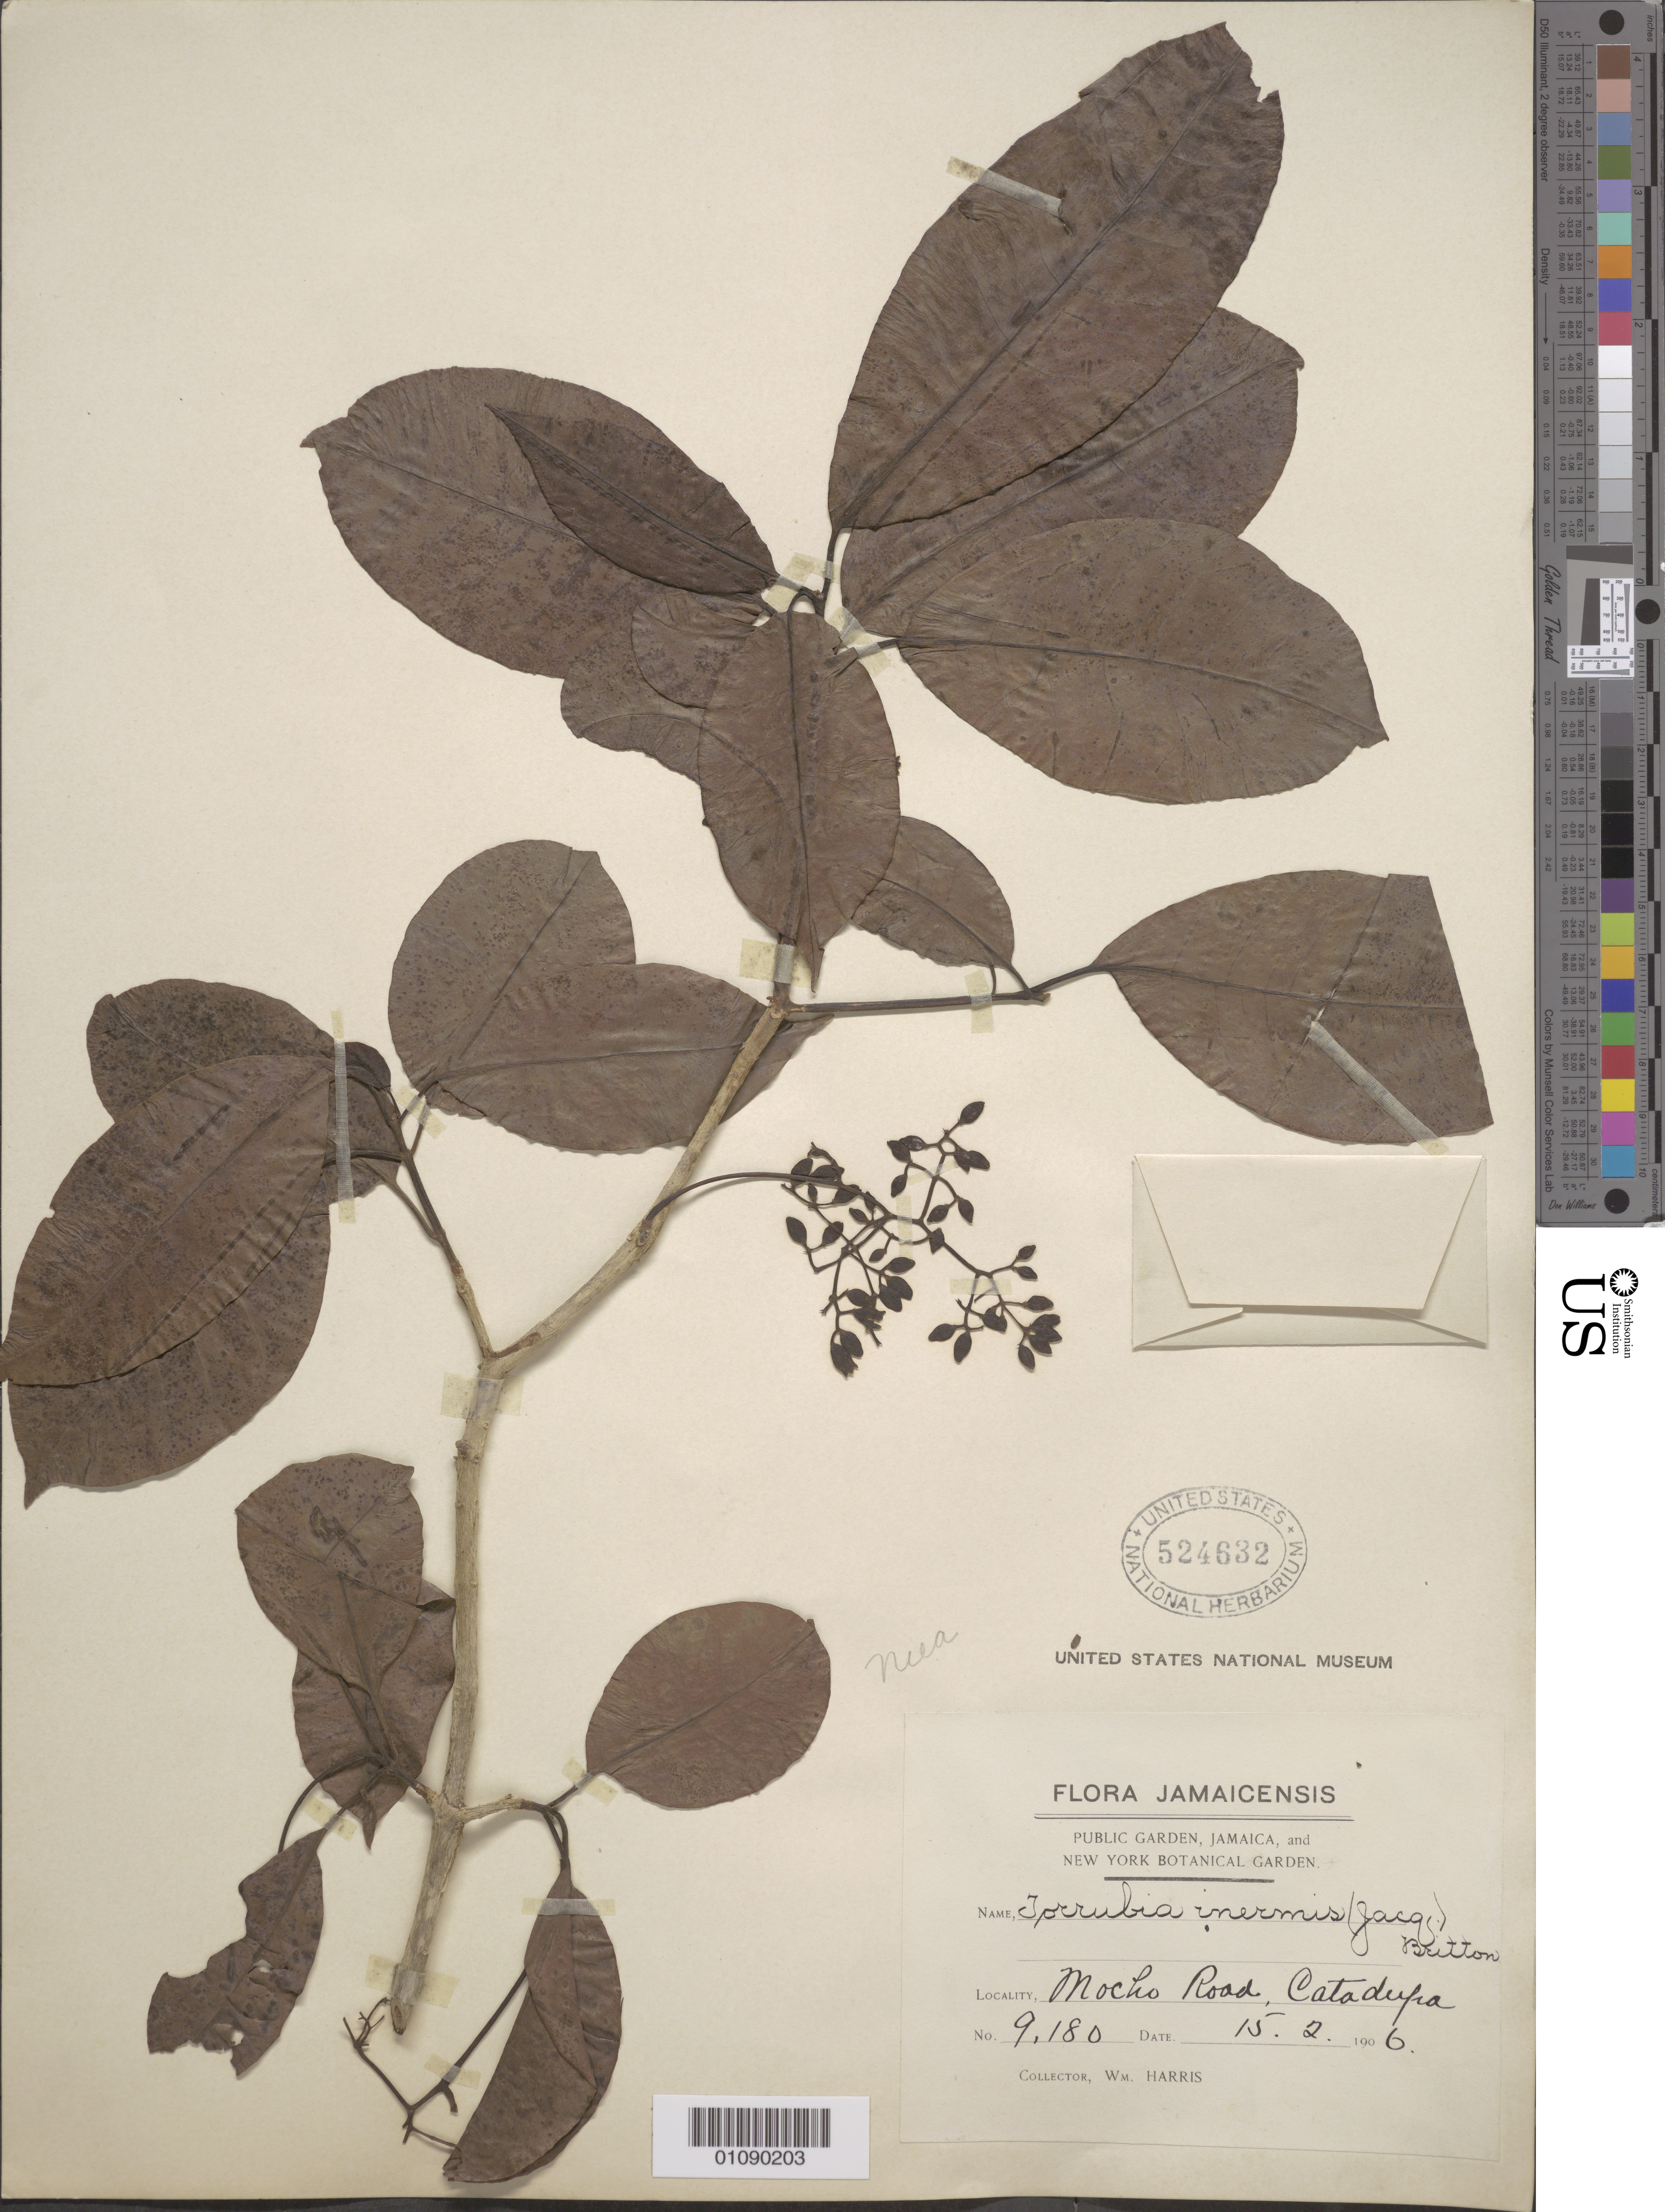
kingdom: Plantae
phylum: Tracheophyta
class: Magnoliopsida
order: Caryophyllales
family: Nyctaginaceae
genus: Neea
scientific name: Neea jamaicensis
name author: Griseb.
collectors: W. Harris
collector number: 9180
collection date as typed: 15 Feb 1906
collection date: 1906-02-15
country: Jamaica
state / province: Saint James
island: Jamaica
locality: Catadupa, Mocho Road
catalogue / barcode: US 524632